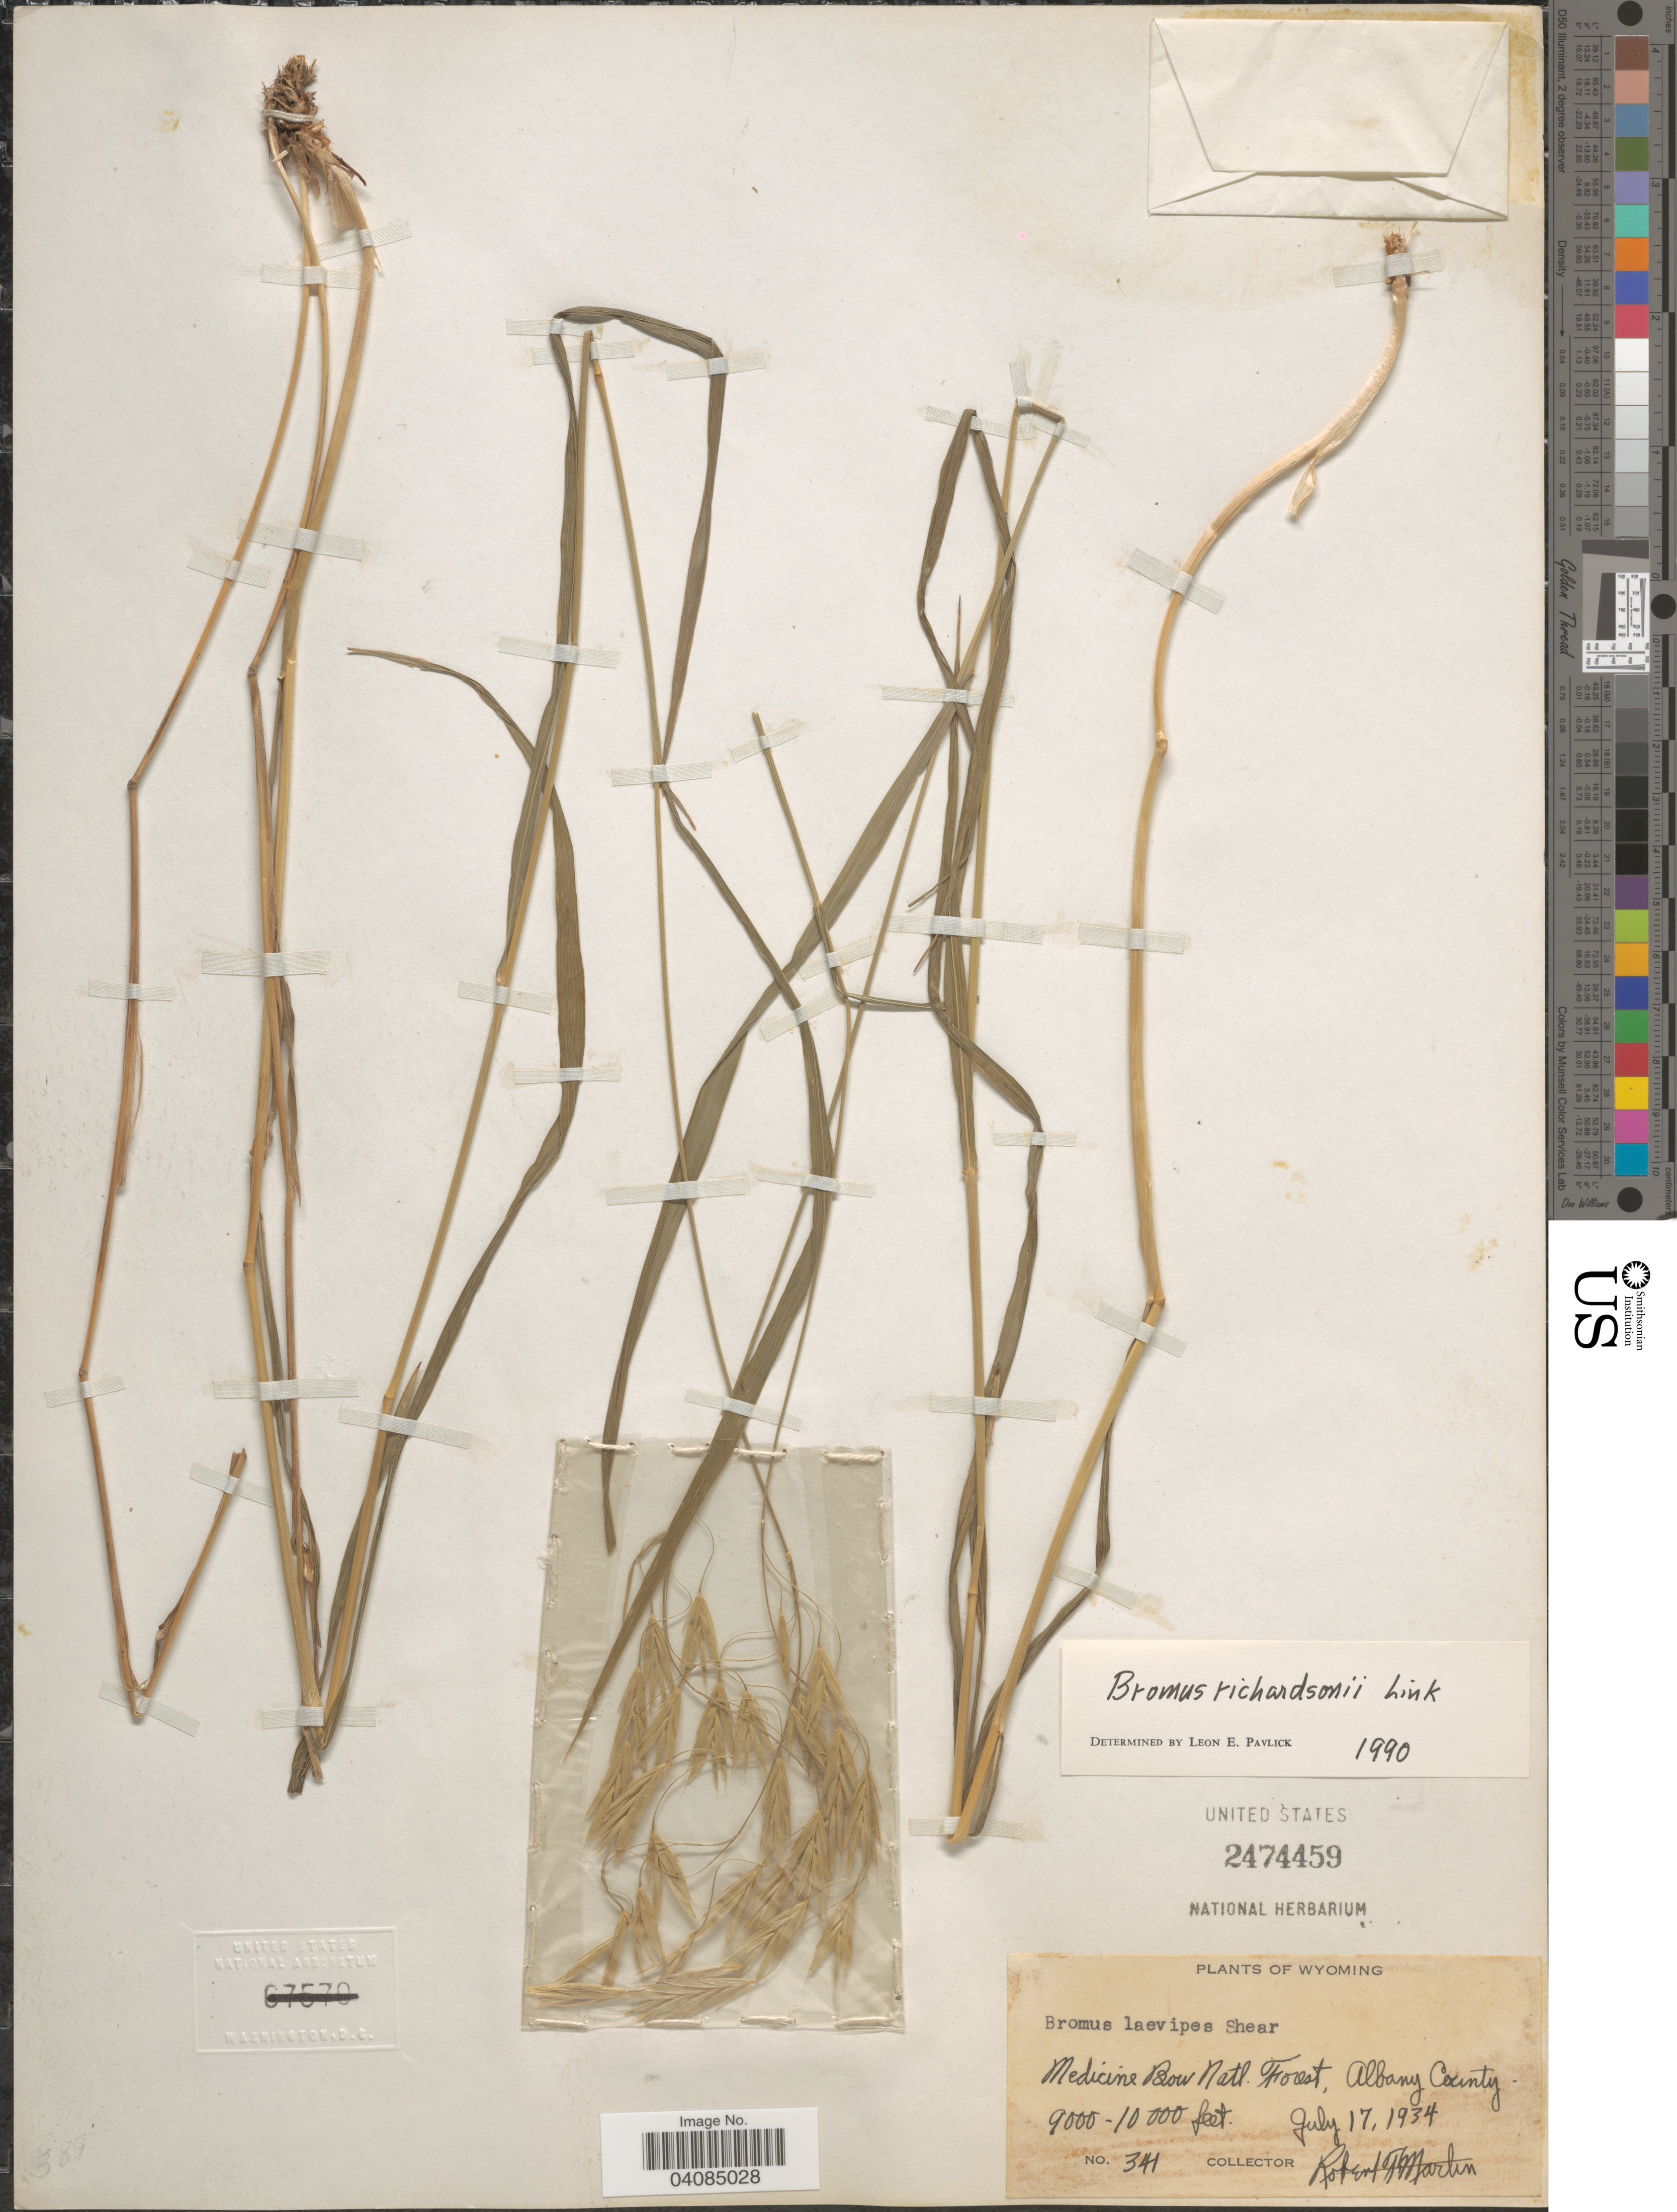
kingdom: Plantae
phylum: Tracheophyta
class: Liliopsida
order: Poales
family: Poaceae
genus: Bromus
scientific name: Bromus racemosus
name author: L.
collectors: R. F. Martin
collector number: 341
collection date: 1934-07-17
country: United States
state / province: Wyoming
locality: Medicine Bow Natl. Forest, Albany County.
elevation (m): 2743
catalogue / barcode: US 2474459